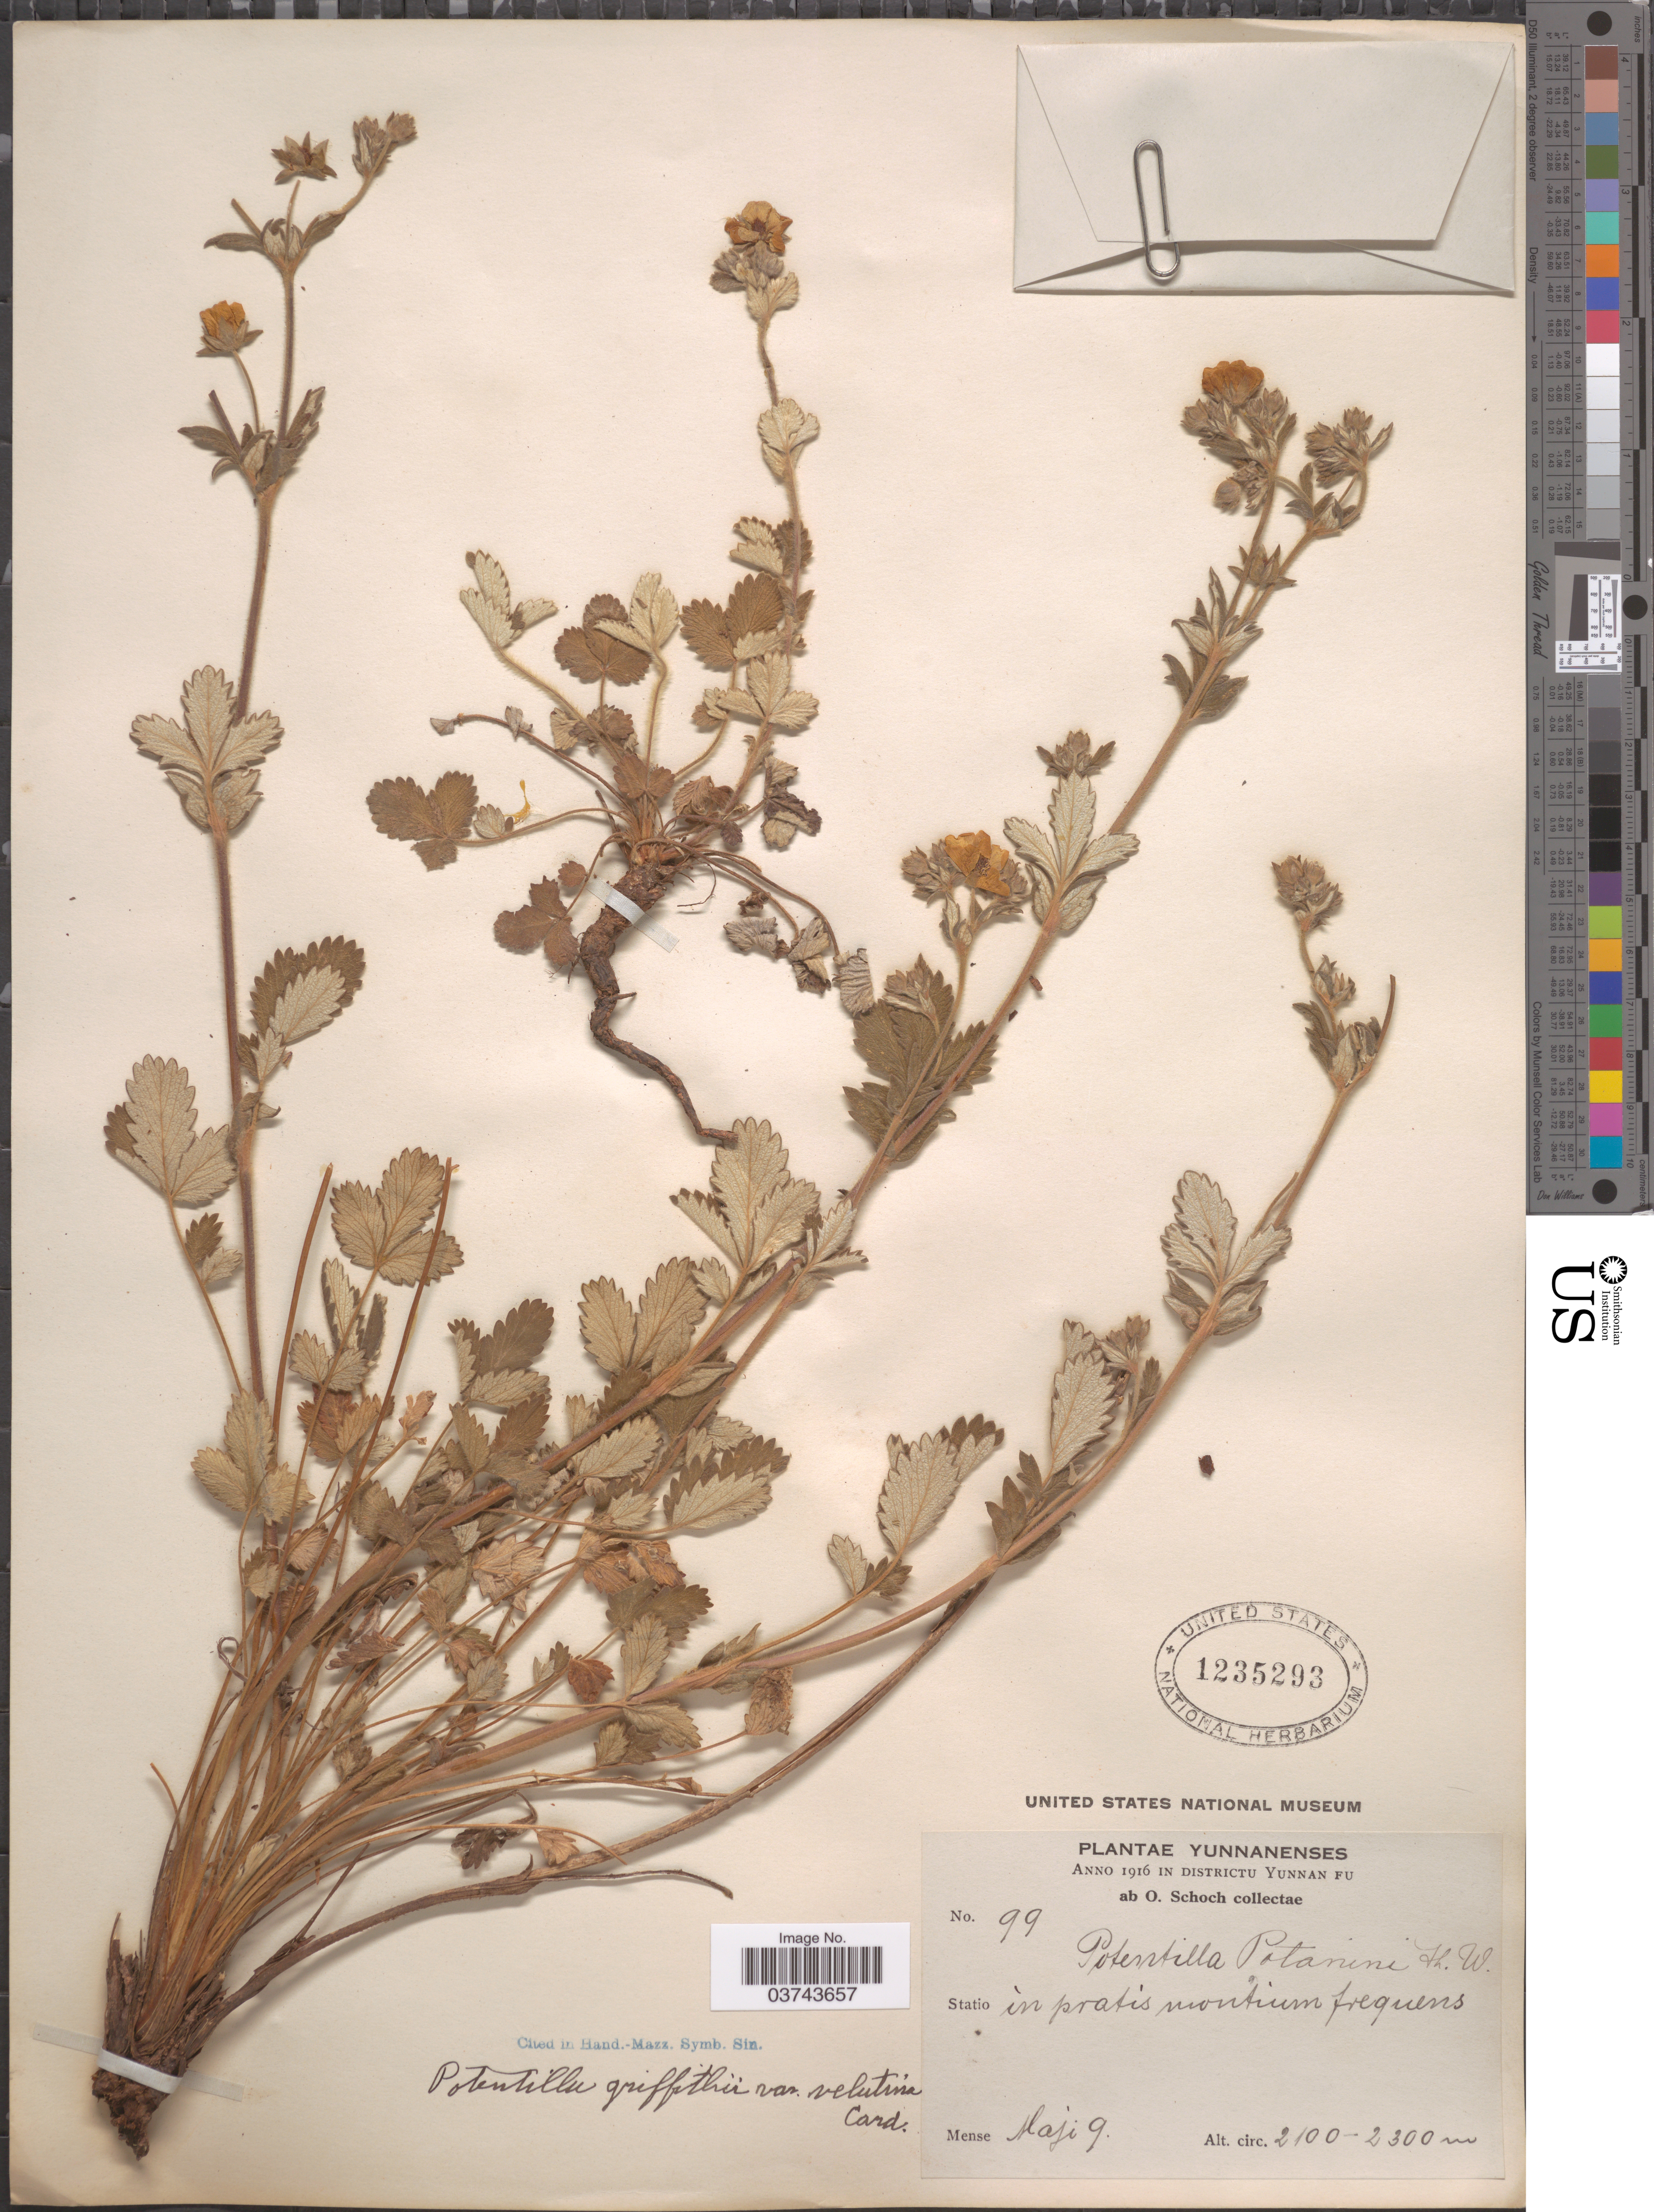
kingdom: Plantae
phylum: Tracheophyta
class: Magnoliopsida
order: Rosales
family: Rosaceae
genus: Potentilla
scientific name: Potentilla griffithii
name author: Hook. f.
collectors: O. Schoch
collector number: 99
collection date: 1916-05-09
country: China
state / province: Yunnan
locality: In Districtu Yunnan Fu. Statio in pratis montium frequens.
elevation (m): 2100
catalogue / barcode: US 1235293